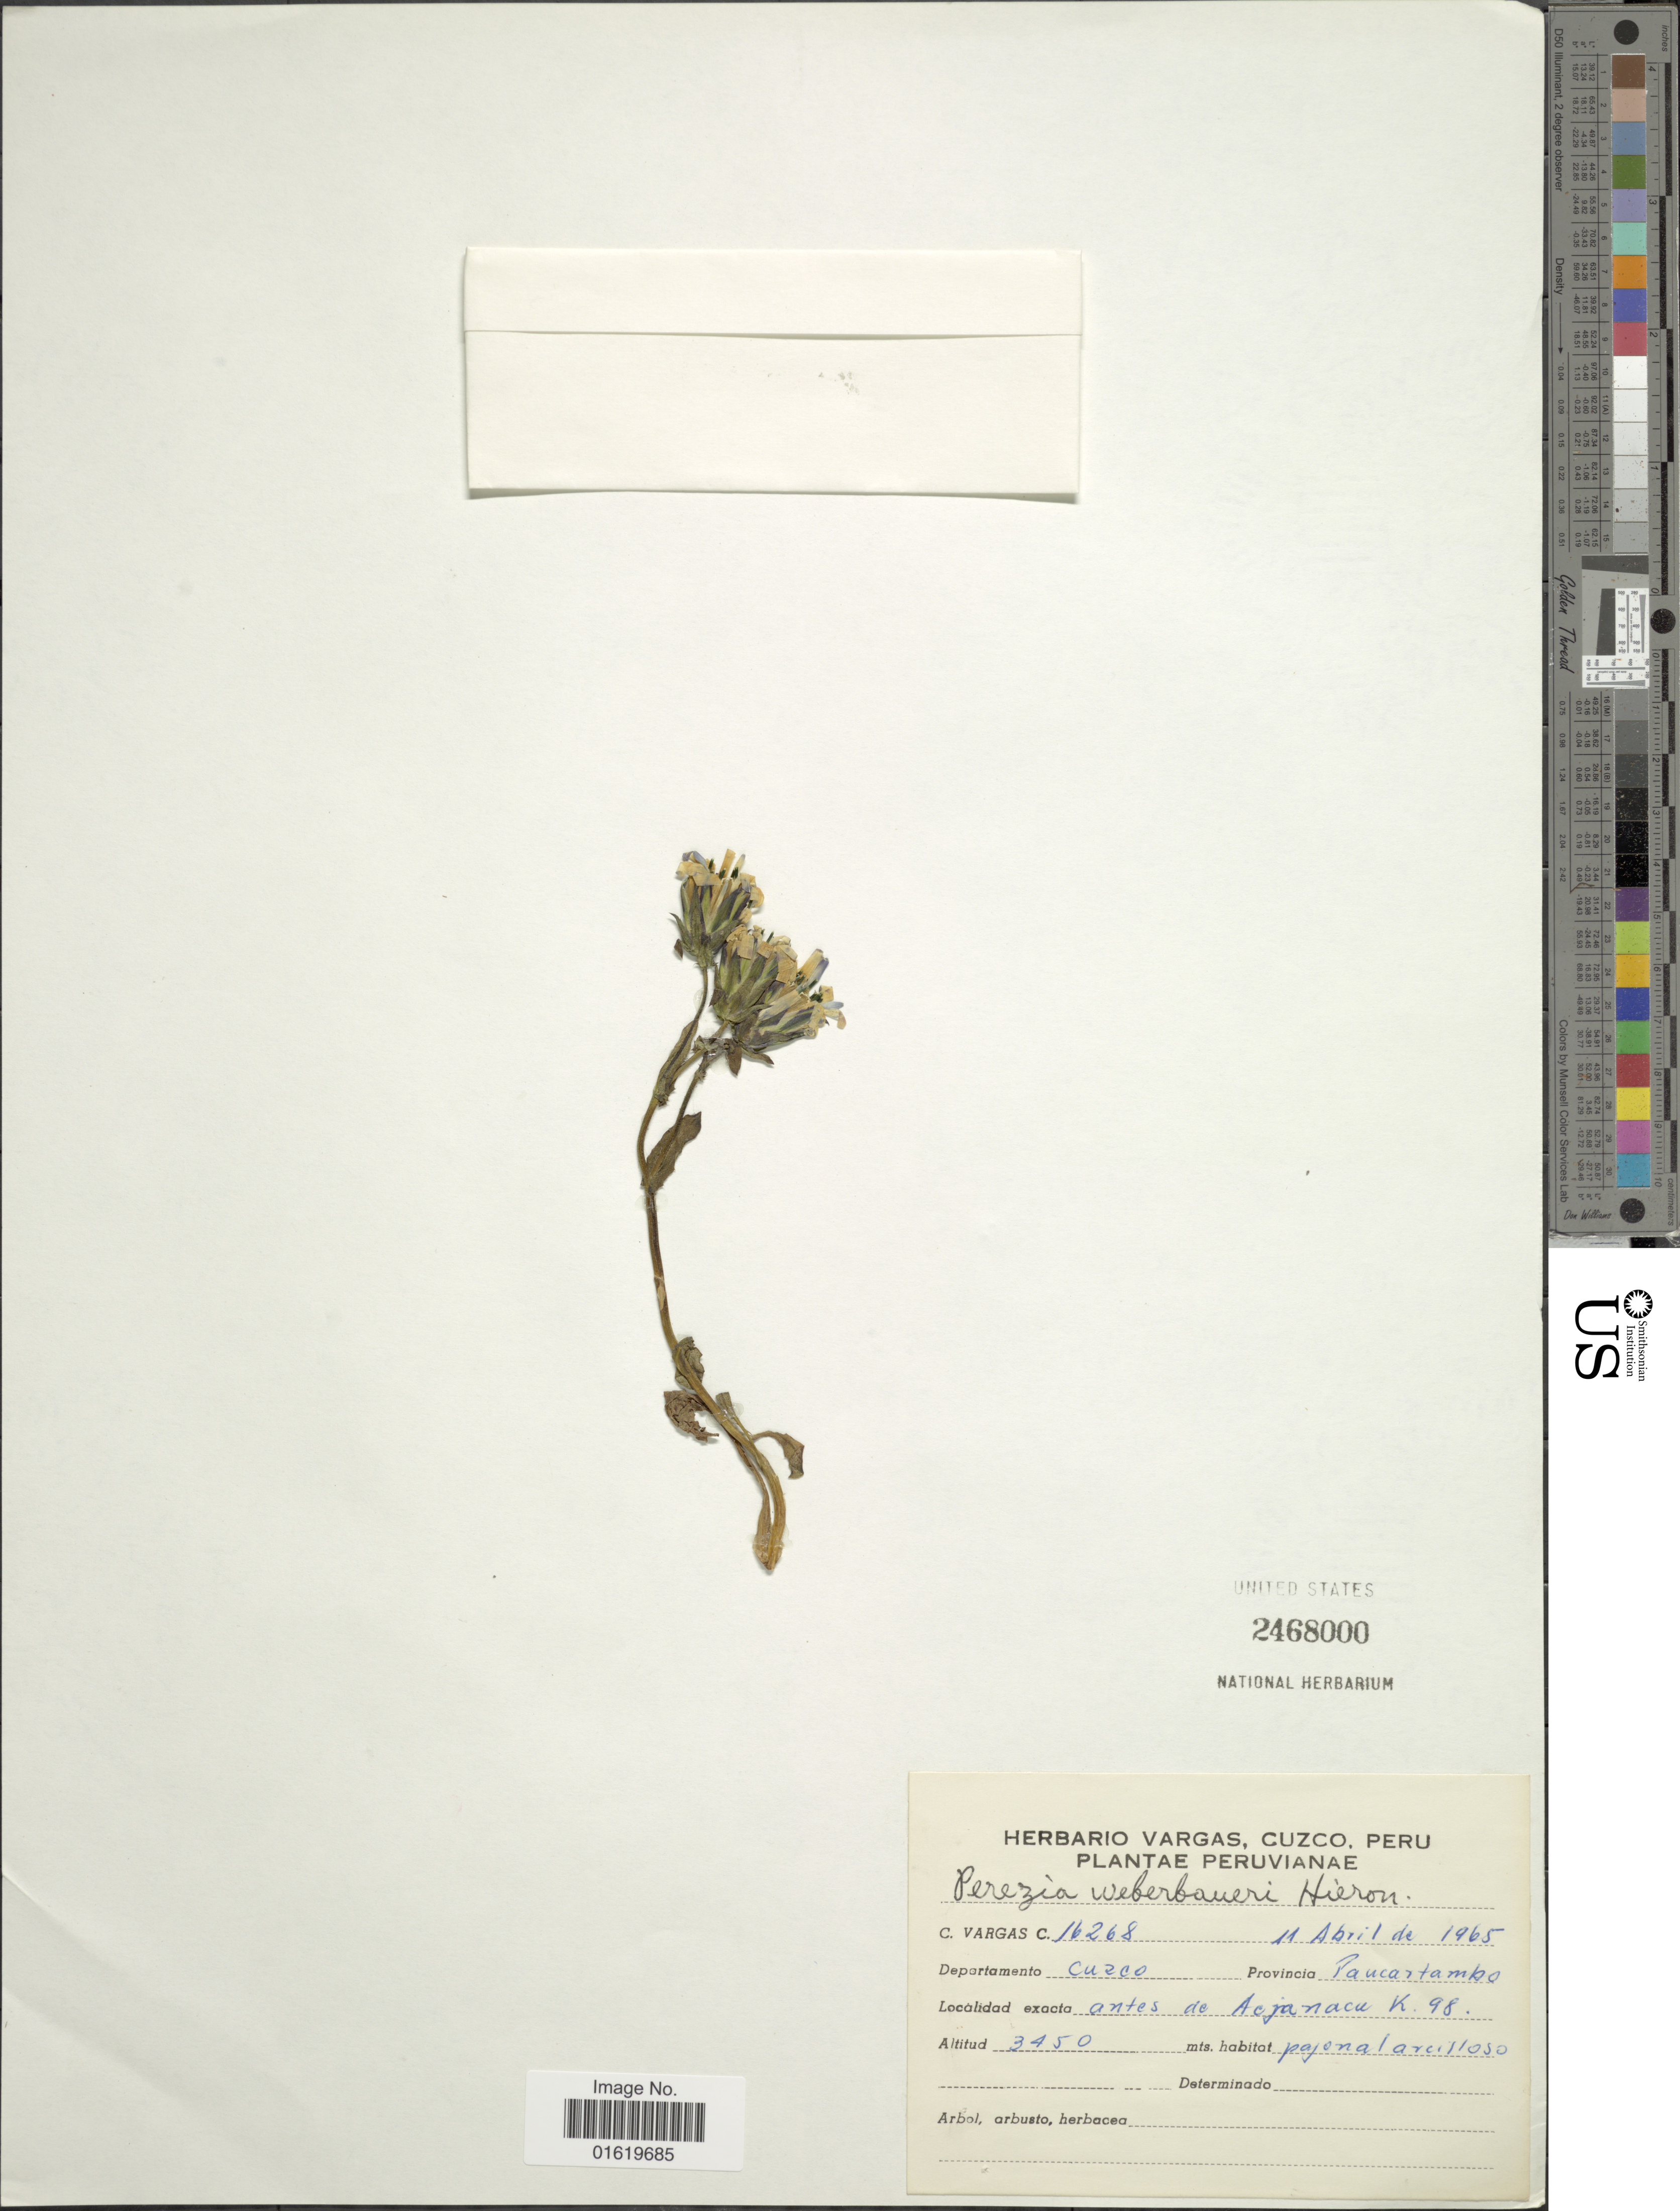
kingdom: Plantae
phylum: Tracheophyta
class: Magnoliopsida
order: Asterales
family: Asteraceae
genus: Perezia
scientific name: Perezia pungens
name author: (Humb. & Bonpl.) Less.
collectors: C. Vargas Calderón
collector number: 16268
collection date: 1965-04-11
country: Peru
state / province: Cusco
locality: Departamento Cuzco. Provincia Paucartambo. Antes de Acjanacu K. 98.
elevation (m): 3450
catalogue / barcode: US 2468000